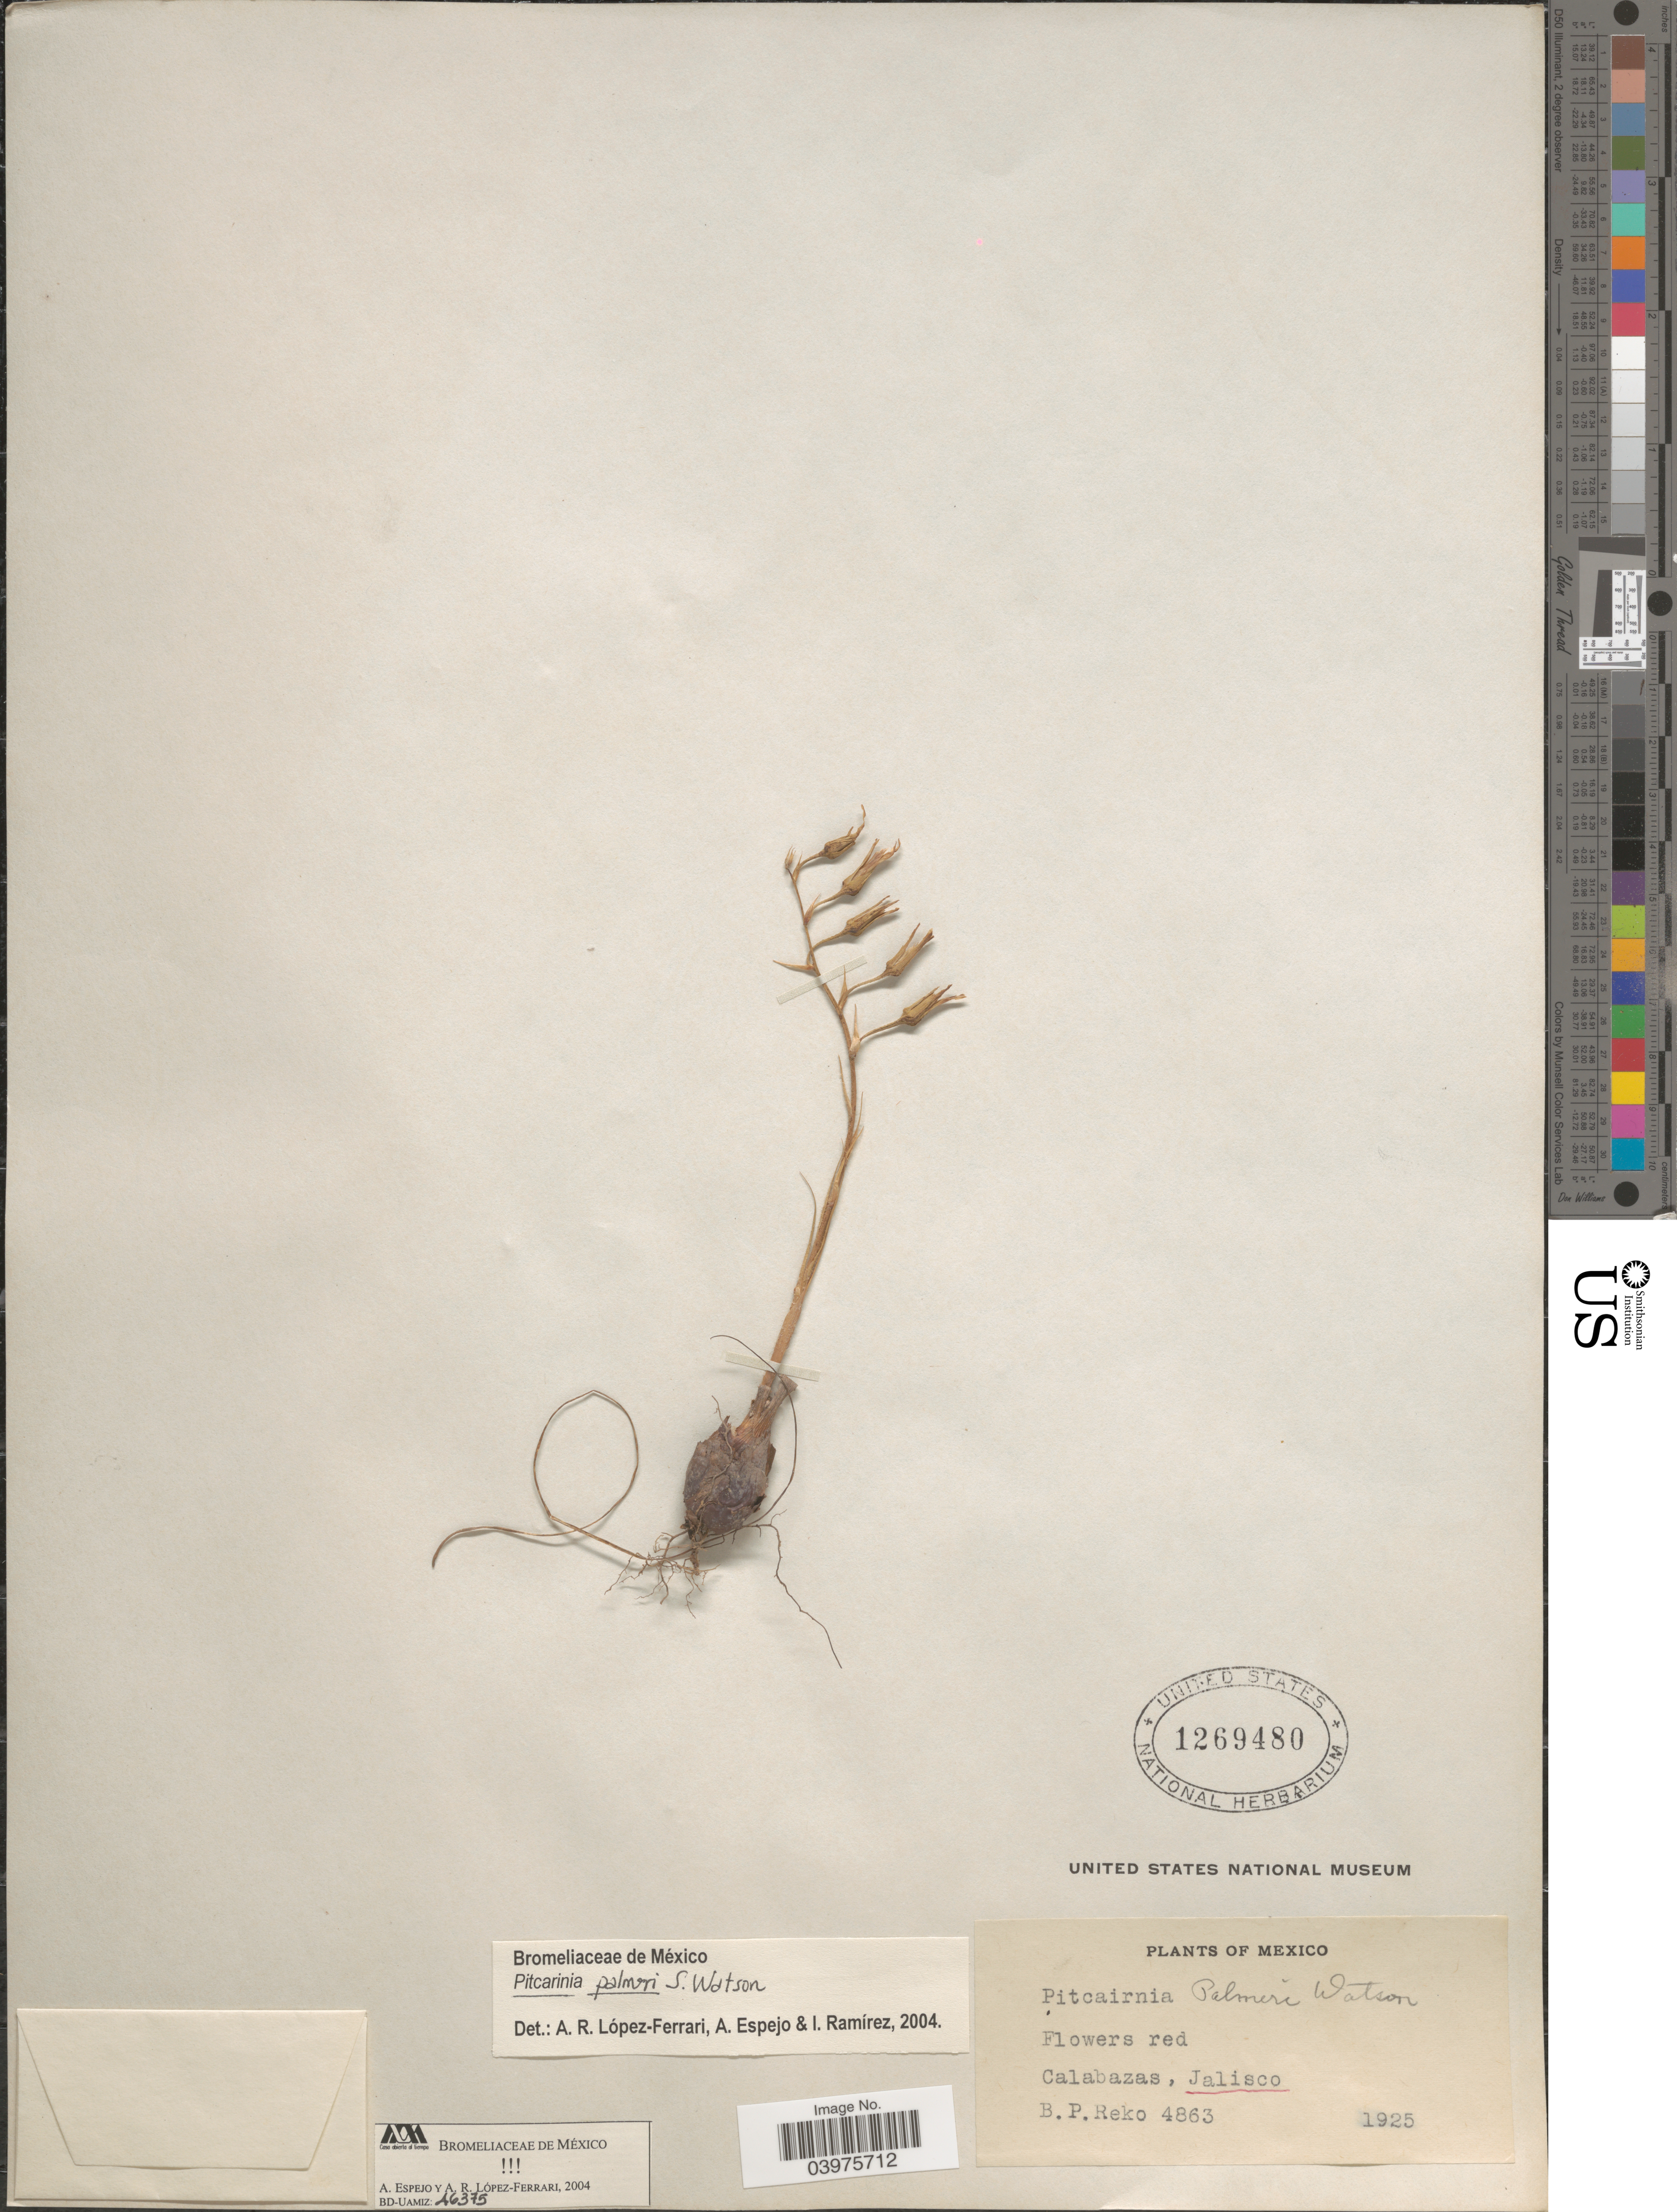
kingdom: Plantae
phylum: Tracheophyta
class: Liliopsida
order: Poales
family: Bromeliaceae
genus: Pitcairnia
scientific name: Pitcairnia palmeri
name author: S. Watson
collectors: B. P. Reko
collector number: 4863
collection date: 1925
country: Mexico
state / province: Jalisco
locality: Calabazas.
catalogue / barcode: US 1269480